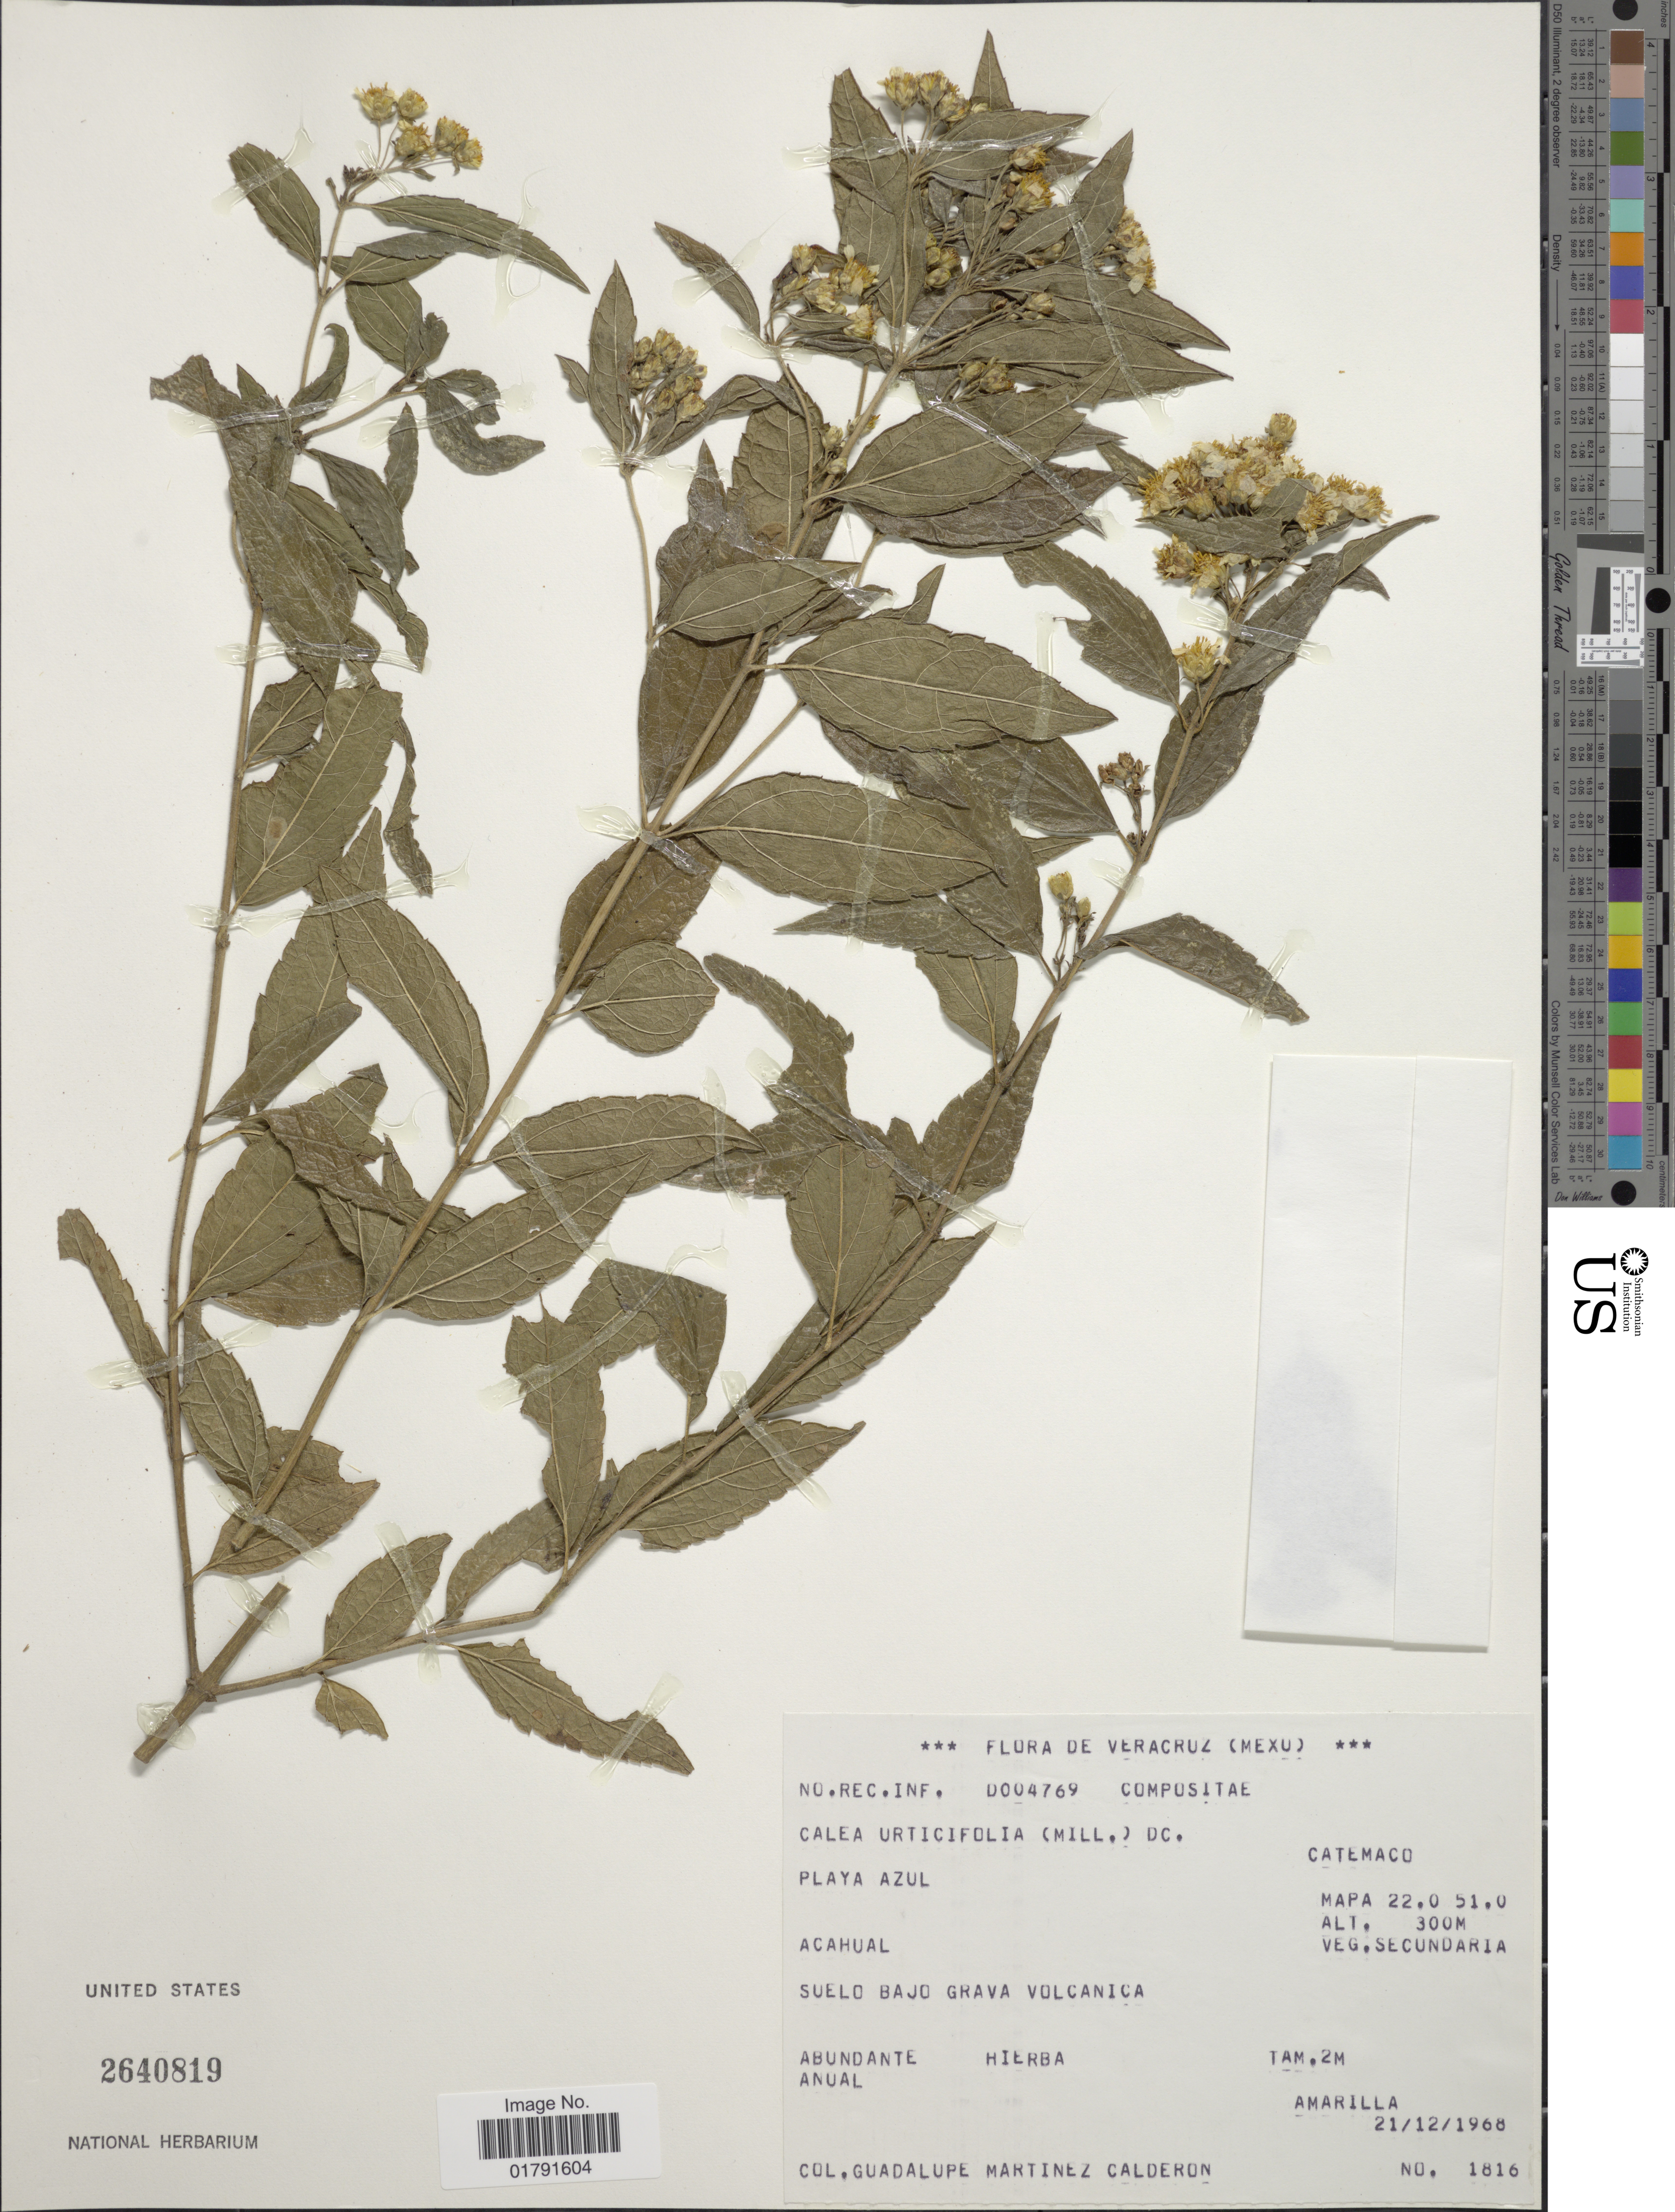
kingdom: Plantae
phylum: Tracheophyta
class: Magnoliopsida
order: Asterales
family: Asteraceae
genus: Calea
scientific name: Calea urticifolia var. urticifolia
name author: (Mill.) DC.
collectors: G. Martinez-C.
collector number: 1816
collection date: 1968-12-21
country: Mexico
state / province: Veracruz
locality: Playa Azul, Catemaco, Acahual, Suela bajo Grava volcanica.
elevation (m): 300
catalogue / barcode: US 2640819